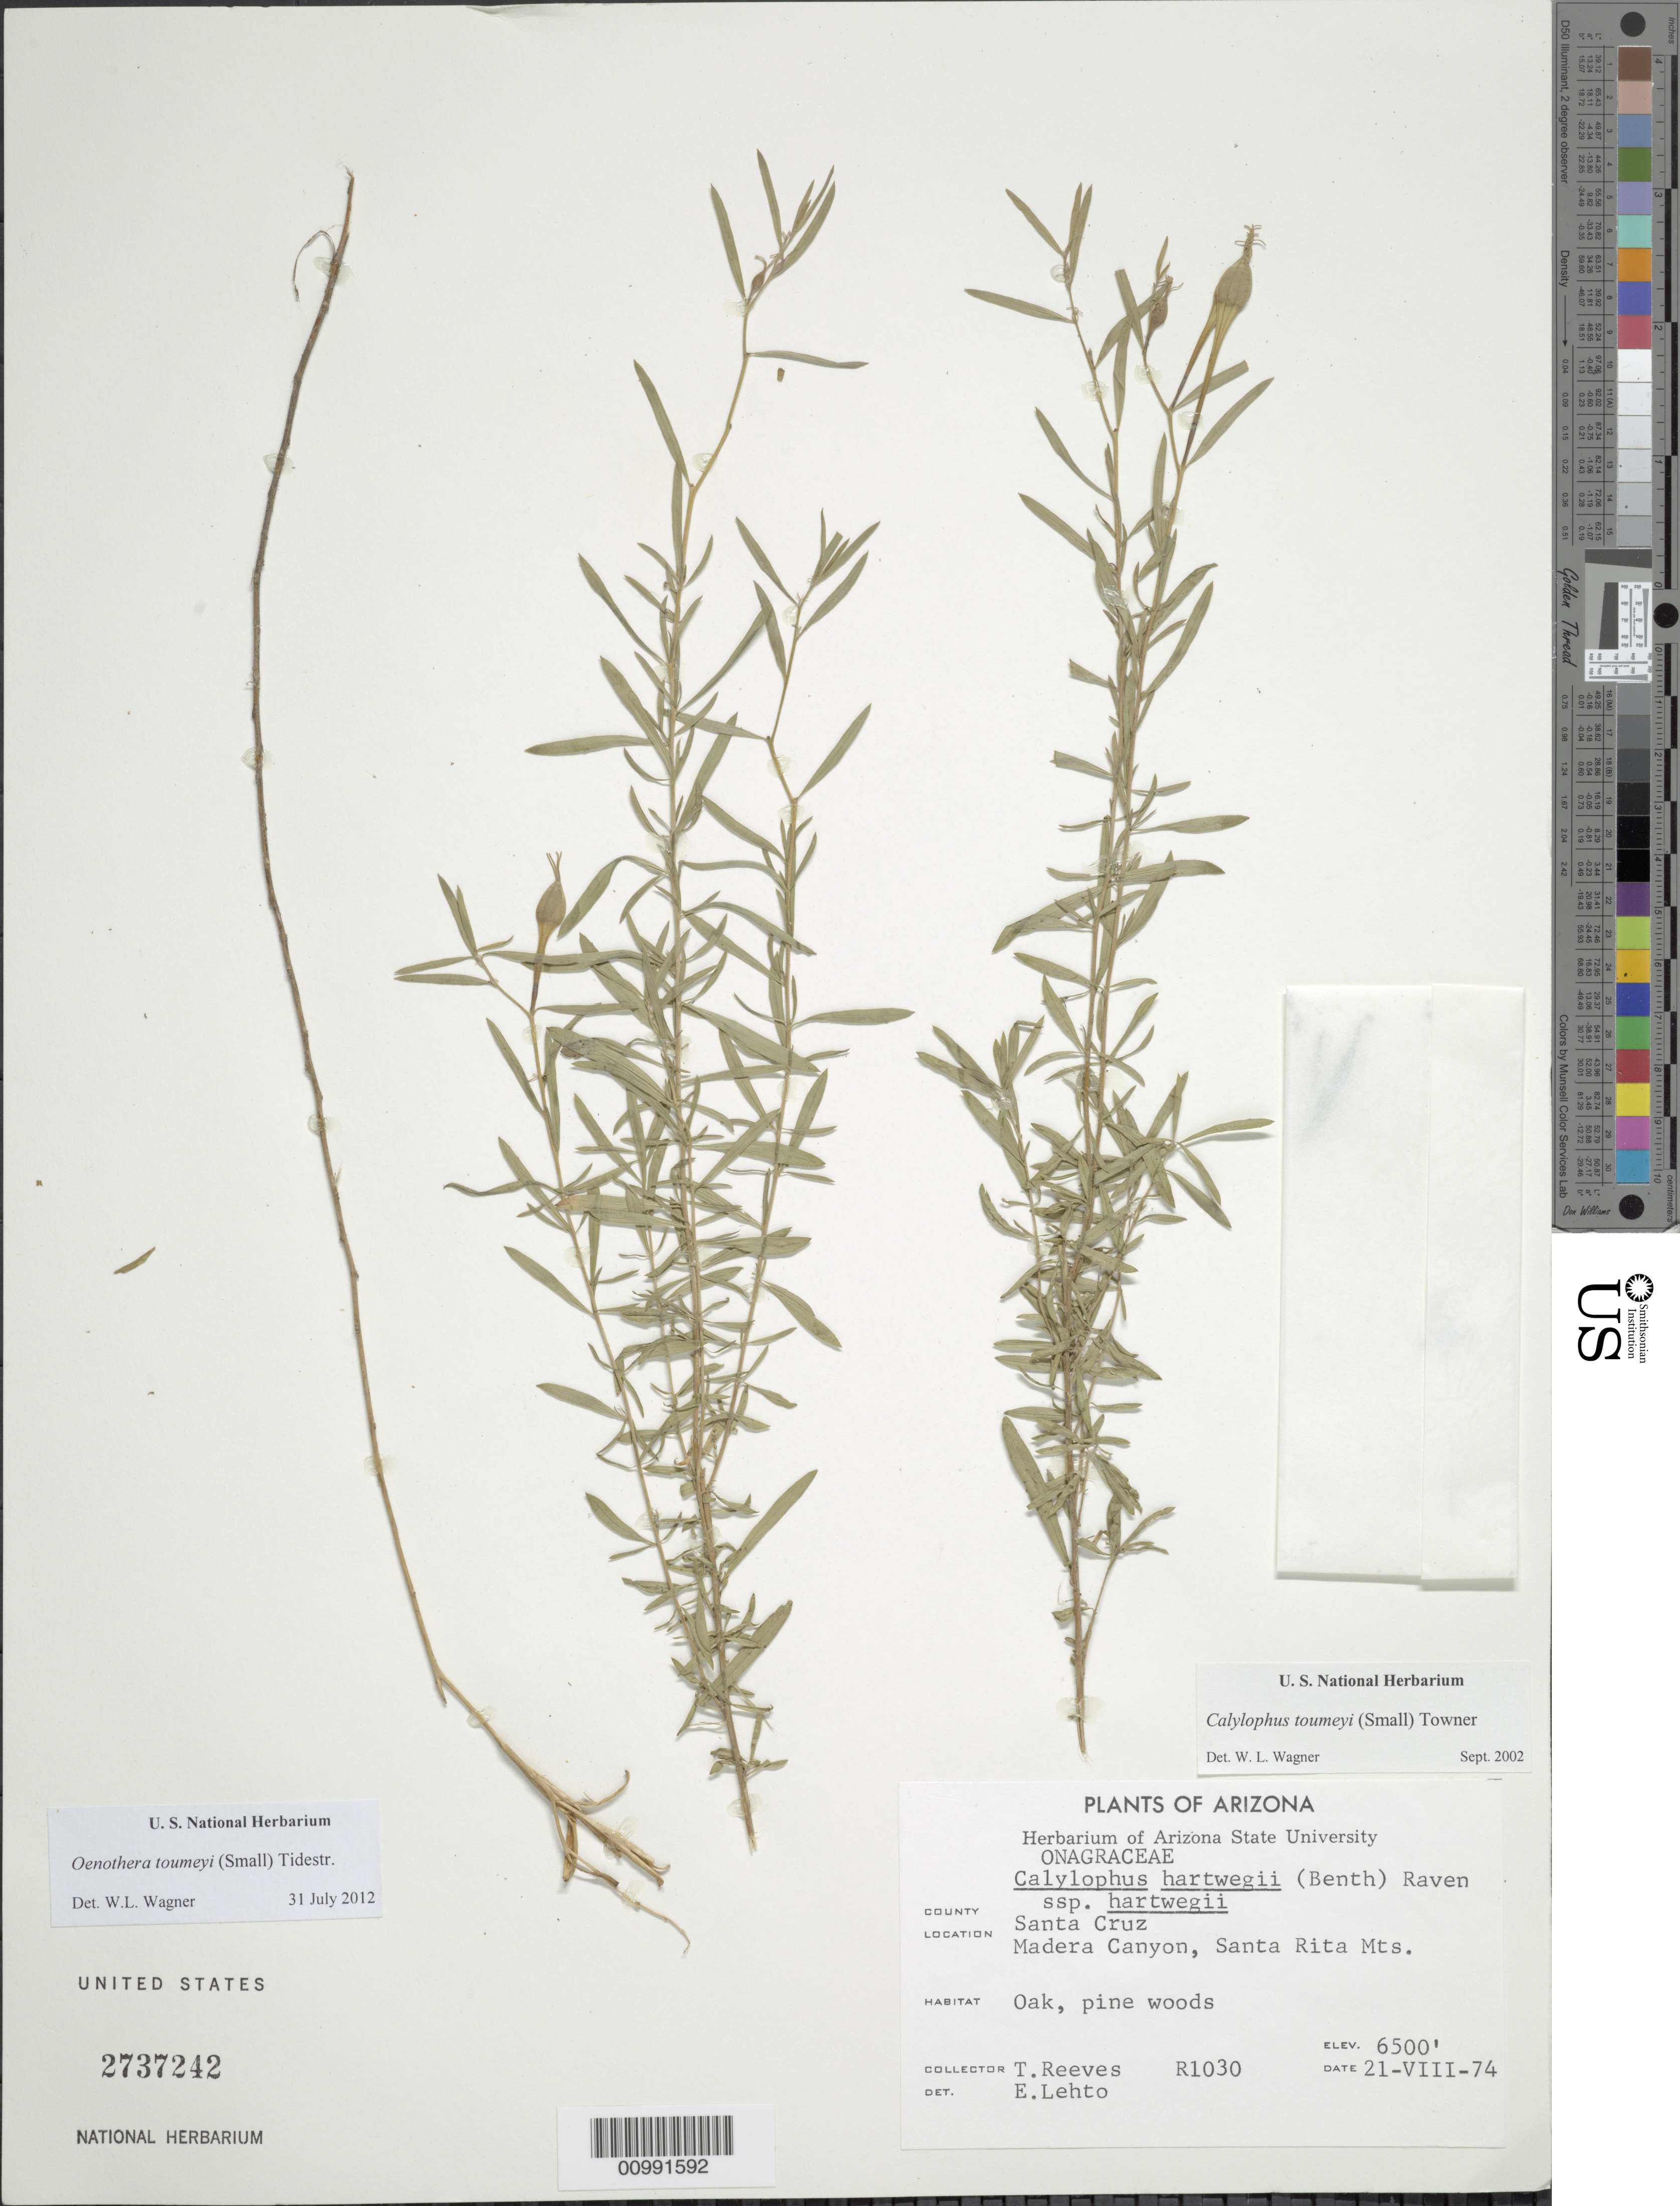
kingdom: Plantae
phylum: Tracheophyta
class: Magnoliopsida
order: Myrtales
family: Onagraceae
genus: Oenothera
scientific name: Oenothera toumeyi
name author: (Small) Tidestr.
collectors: E. Lehto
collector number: R1030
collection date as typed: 21 Aug 1974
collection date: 1974-08-21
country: United States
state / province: Arizona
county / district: Santa Cruz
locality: Madera Canyon, Santa Rita Mountains. Oak, pine woods.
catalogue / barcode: US 2737242